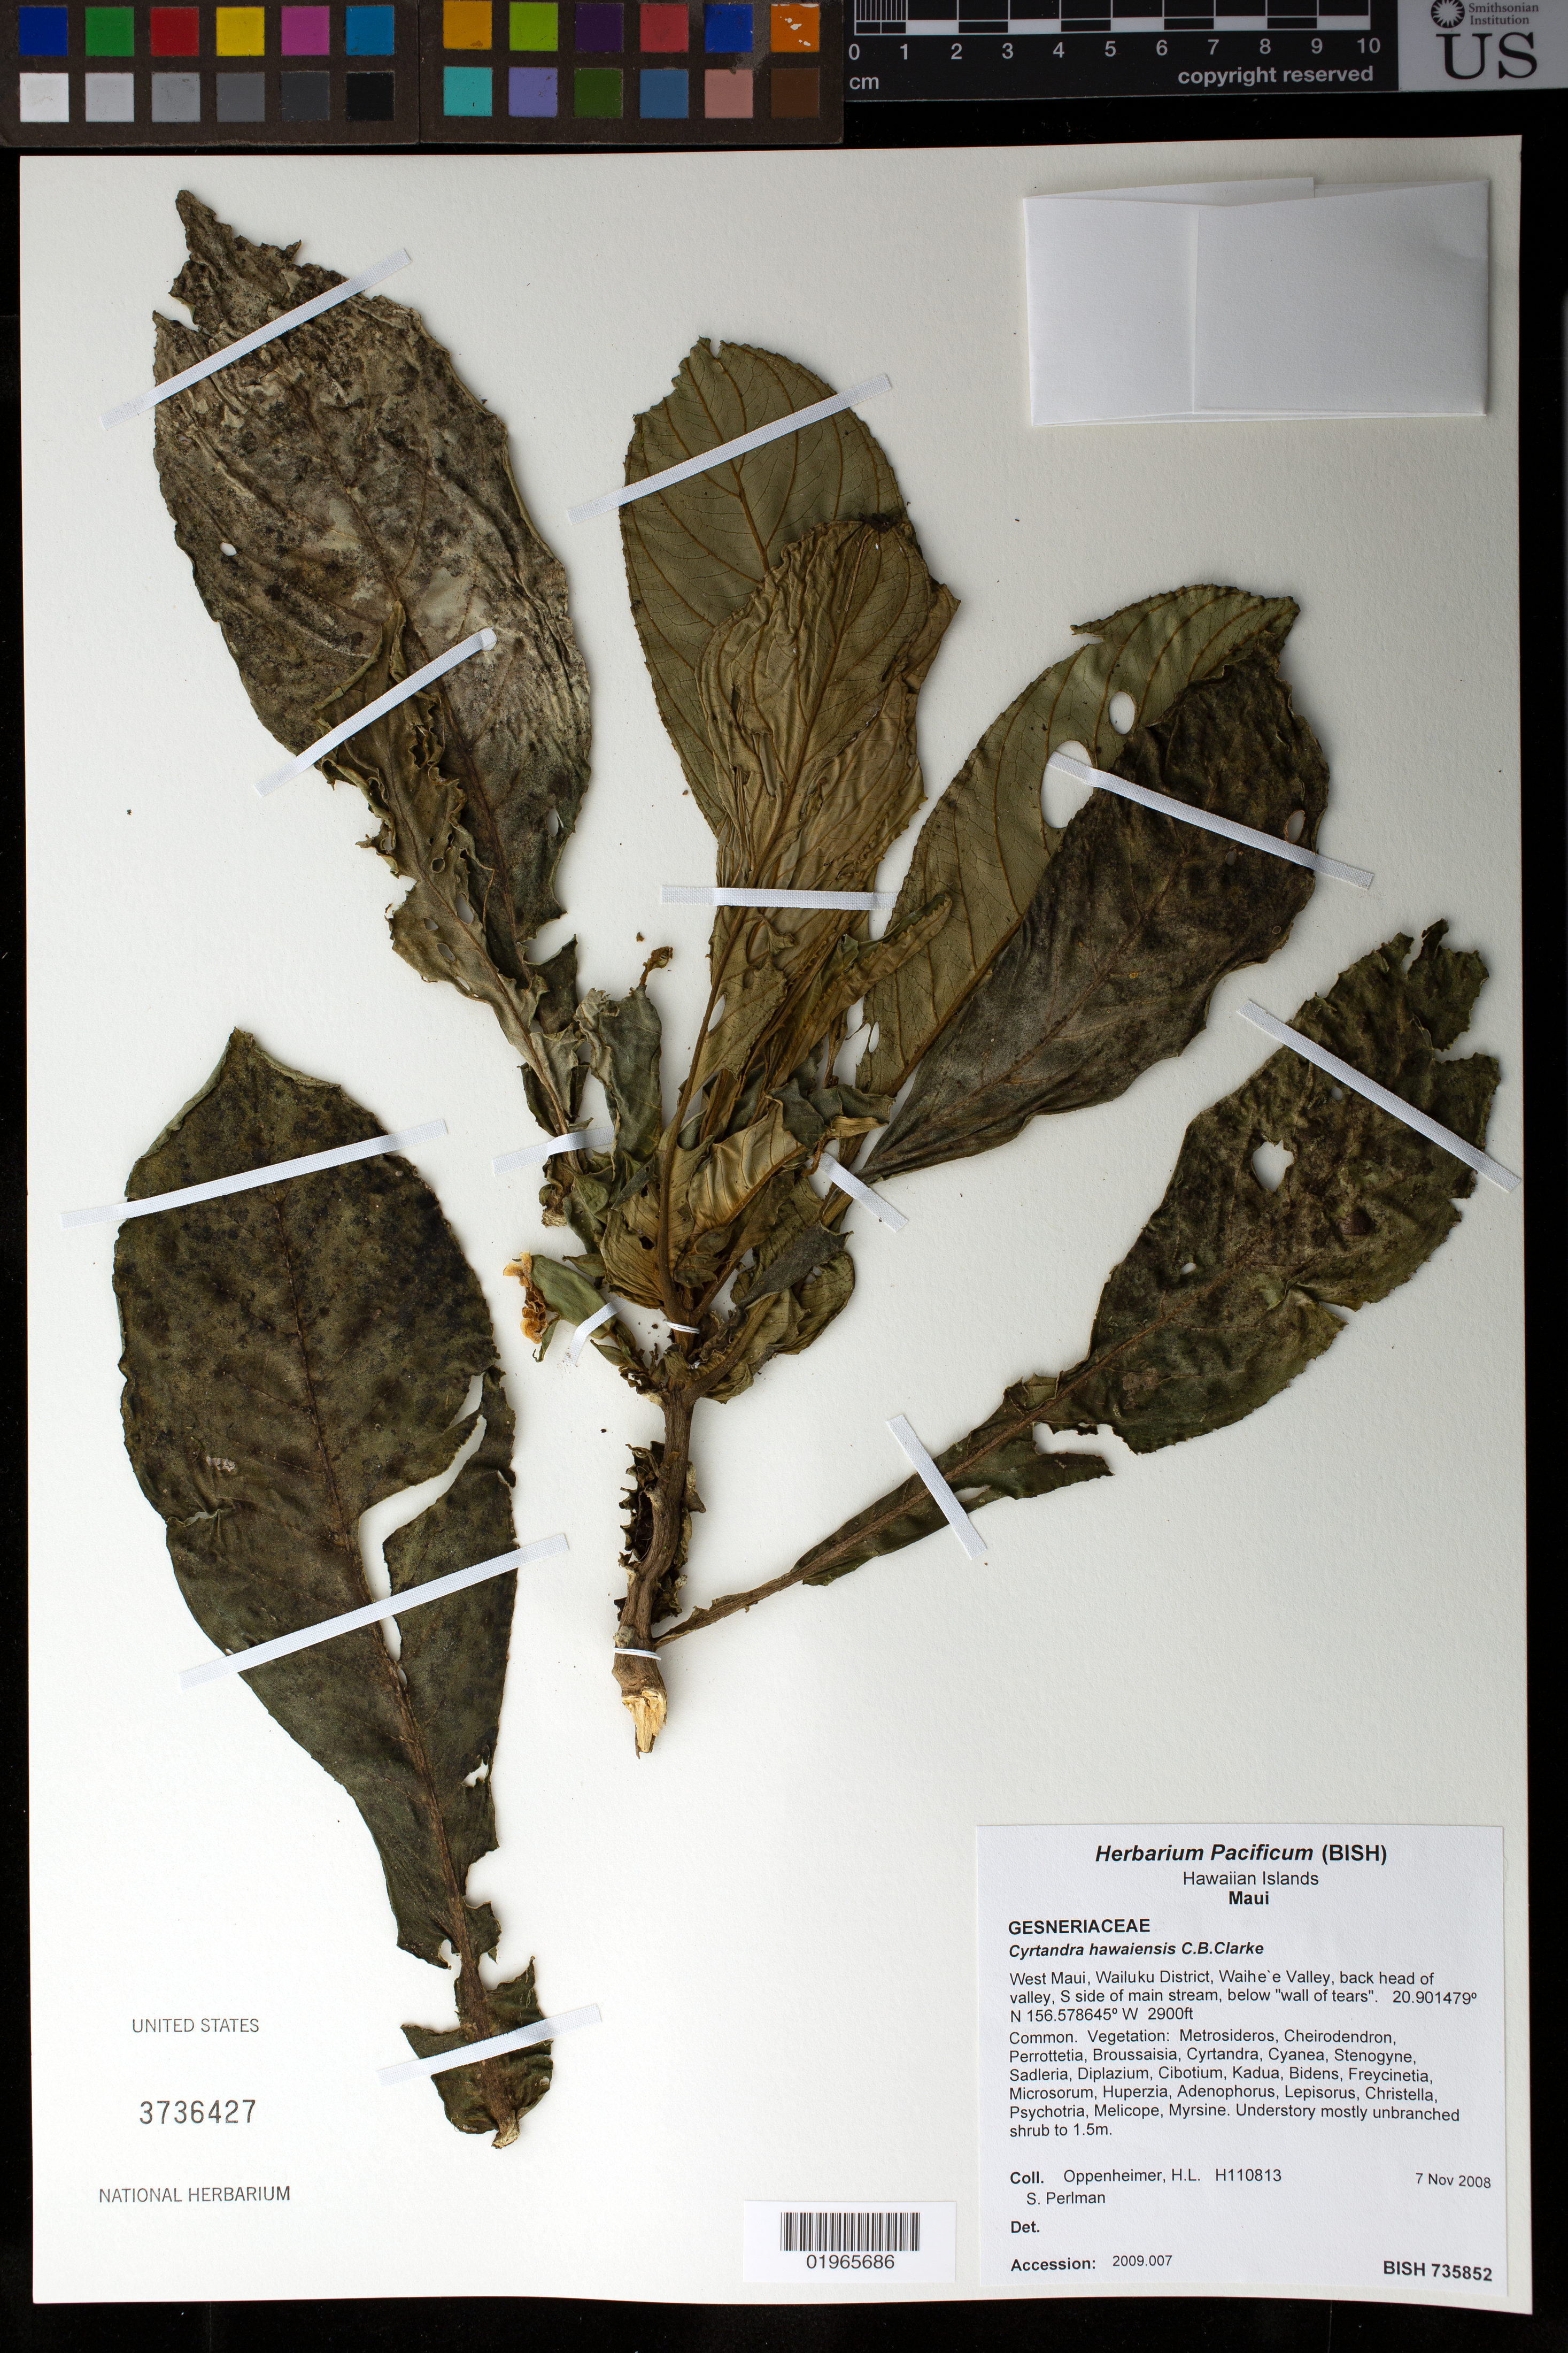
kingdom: Plantae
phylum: Tracheophyta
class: Magnoliopsida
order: Lamiales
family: Gesneriaceae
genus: Cyrtandra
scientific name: Cyrtandra hawaiensis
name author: C.B. Clarke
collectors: H. L. Oppenheimer & S. P. Perlman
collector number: H110813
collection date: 2008-11-07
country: United States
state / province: Hawaii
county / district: Maui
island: Maui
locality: West Maui, Wailuku District, Waihe'e Valley, back head of valley, S side of main stream, below "wall of tears"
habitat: Understory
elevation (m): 884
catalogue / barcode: US 3736427